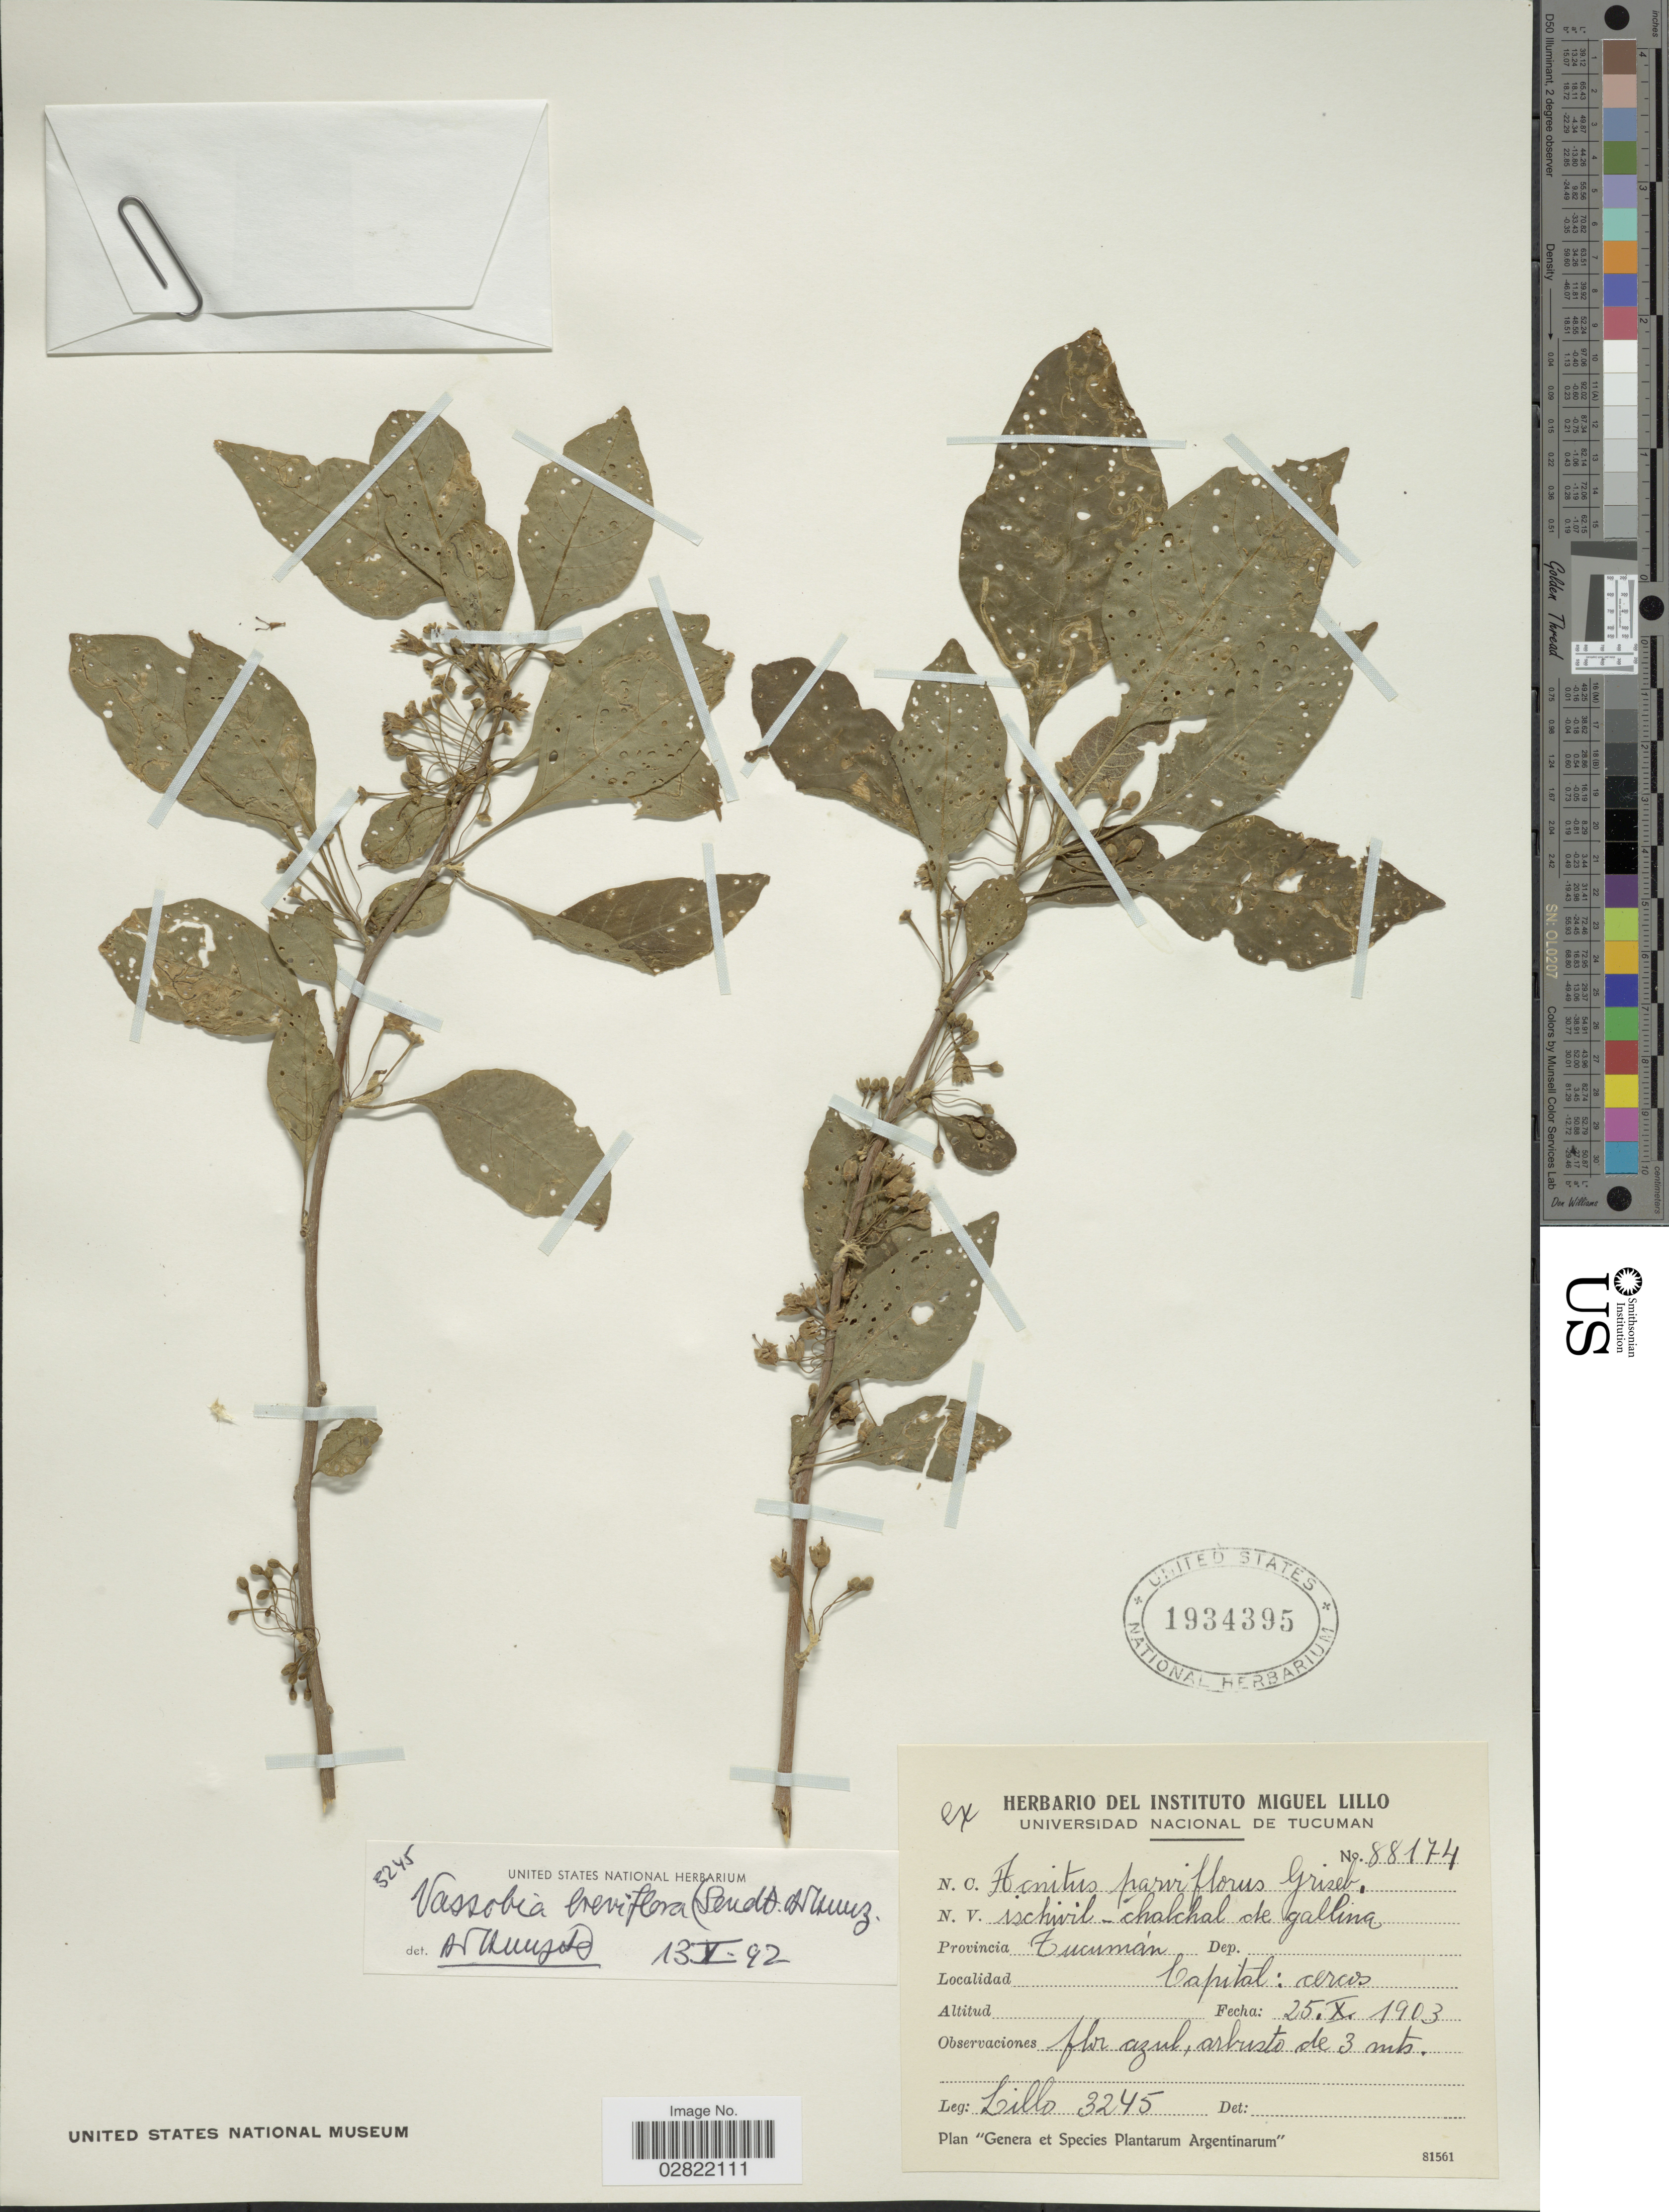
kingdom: Plantae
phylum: Tracheophyta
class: Magnoliopsida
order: Solanales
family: Solanaceae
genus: Vassobia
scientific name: Vassobia breviflora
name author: (Sendt.) Hunz.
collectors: M. Lillo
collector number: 3245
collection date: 1903-10-25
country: Argentina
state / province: Tucuman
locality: Provincia Tucumán, Capital: cercos.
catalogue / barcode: US 1934395